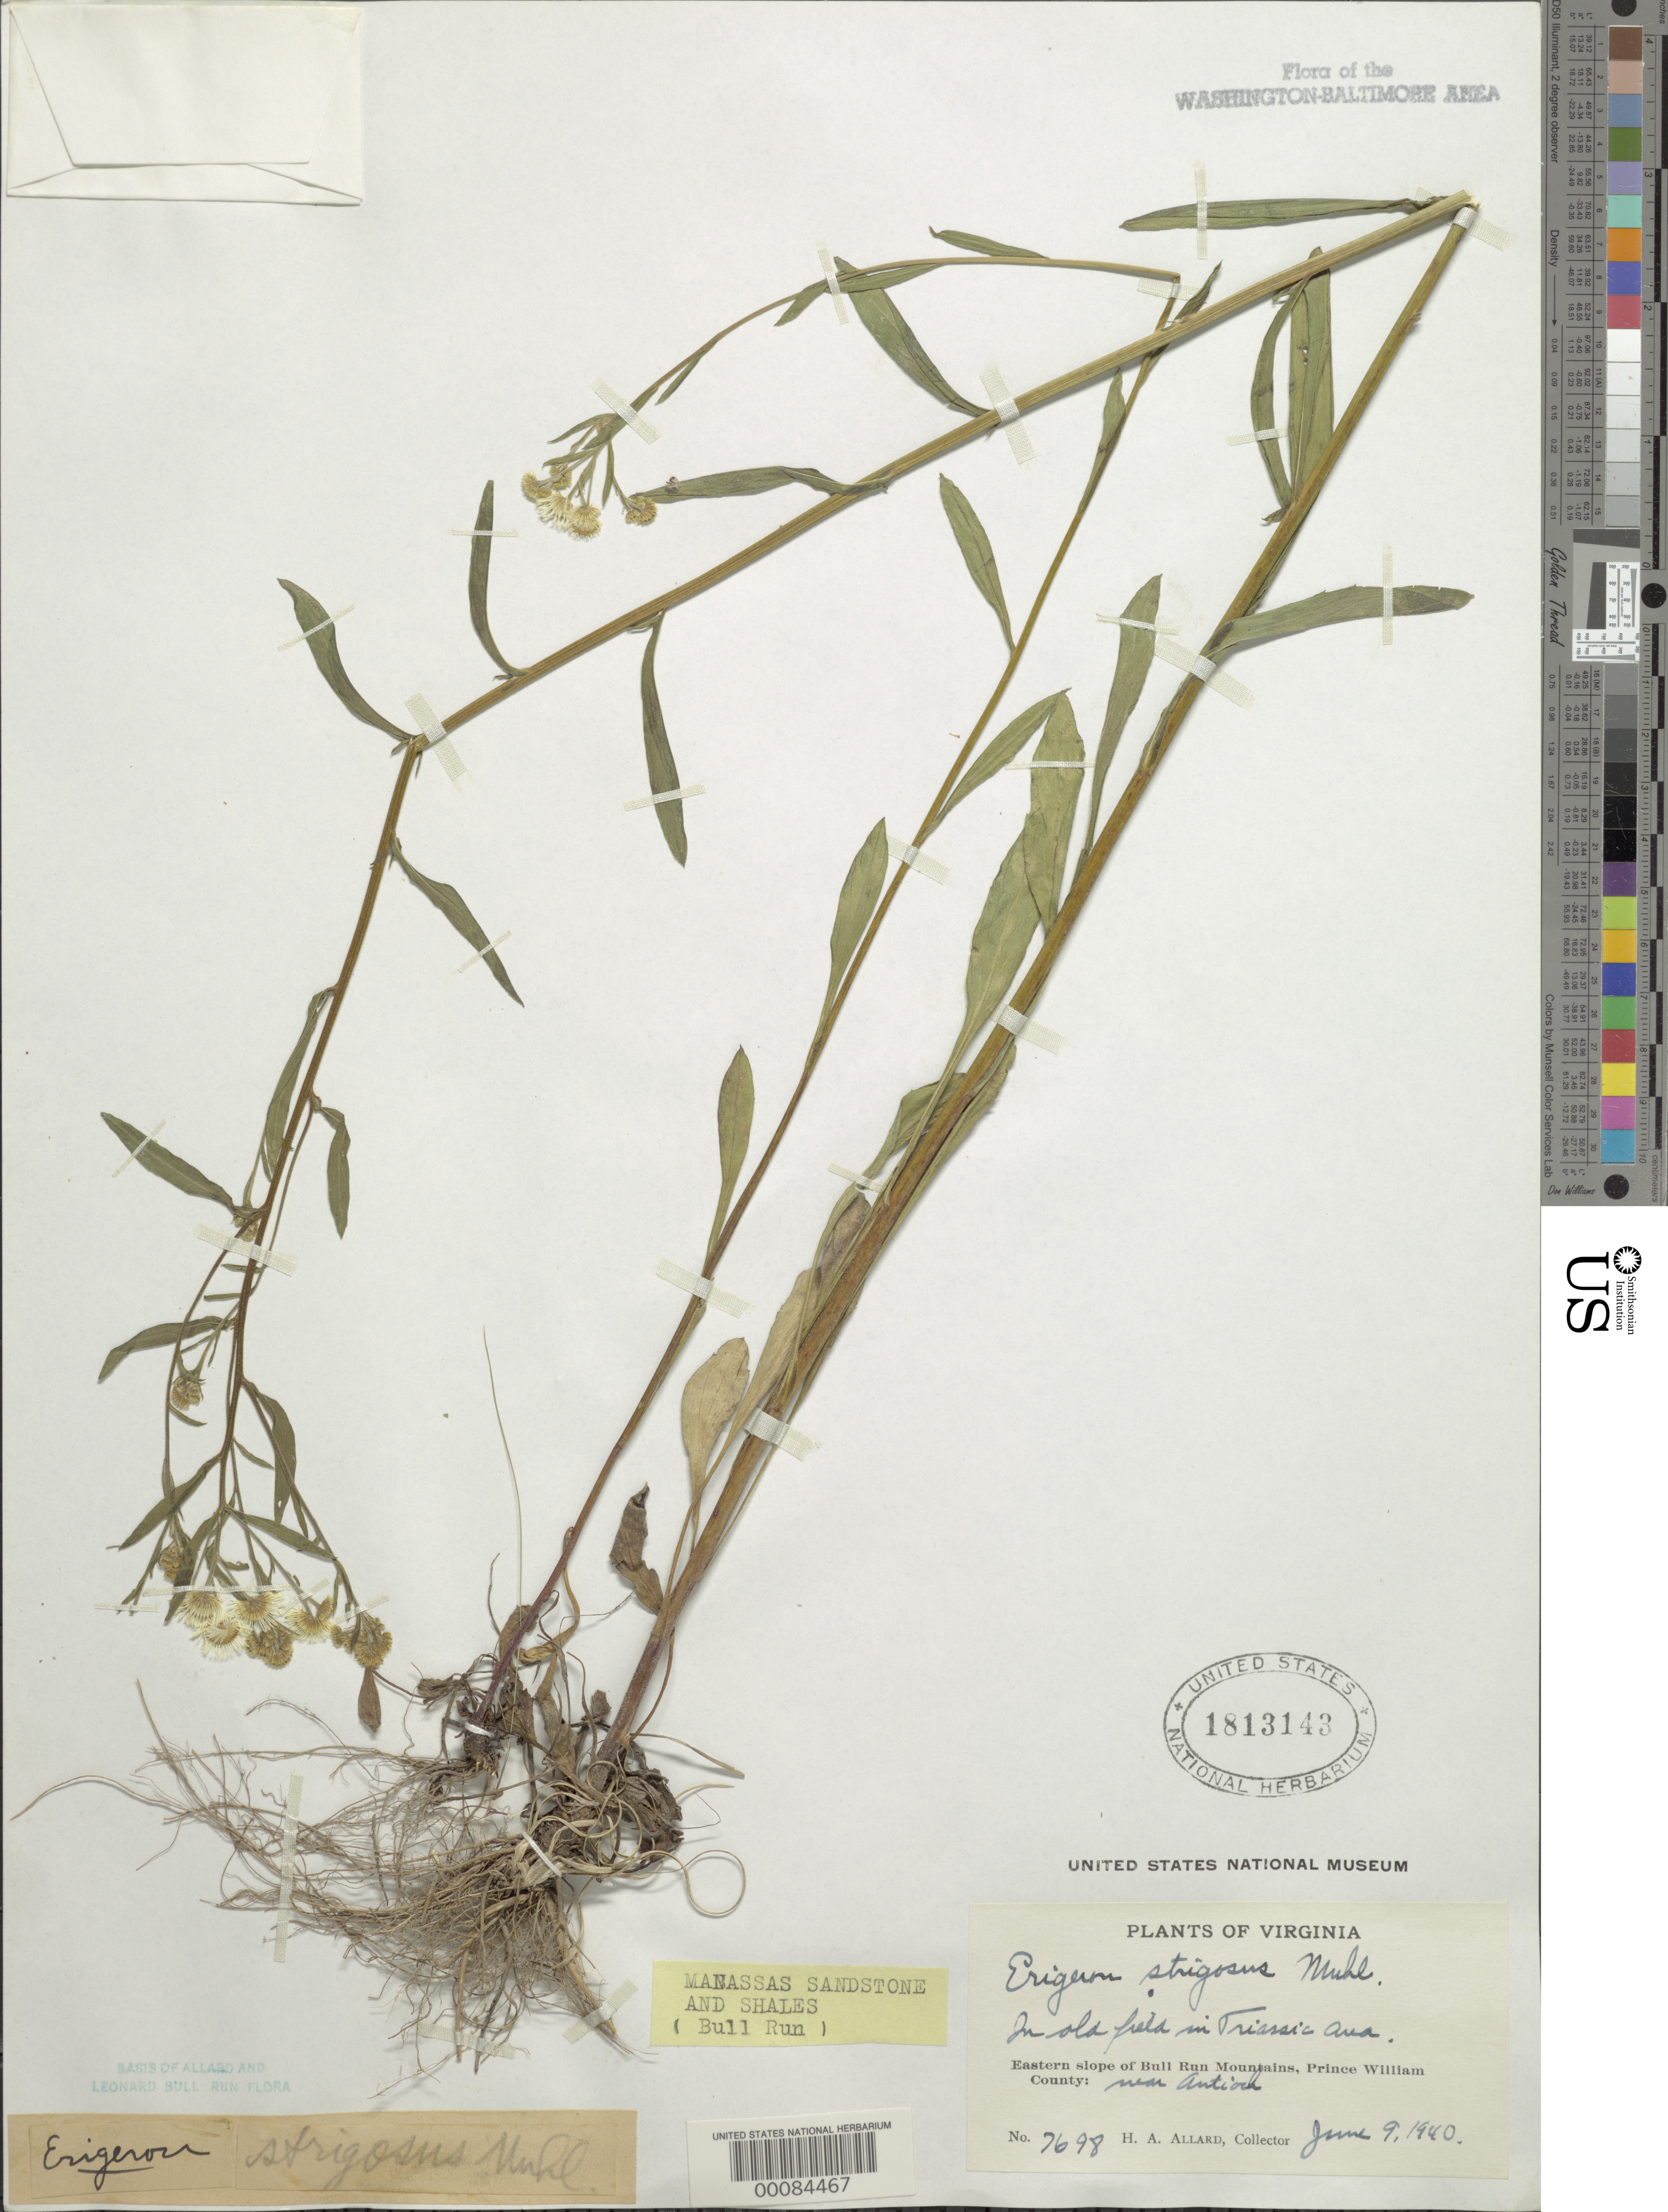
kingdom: Plantae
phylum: Tracheophyta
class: Magnoliopsida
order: Asterales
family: Asteraceae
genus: Erigeron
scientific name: Erigeron strigosus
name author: Muhl. ex Willd.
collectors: H. A. Allard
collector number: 7698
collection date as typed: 09 Jun 1940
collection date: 1940-06-09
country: United States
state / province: Virginia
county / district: Prince William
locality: Antioch vicinity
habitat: Old field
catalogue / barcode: US 1813143